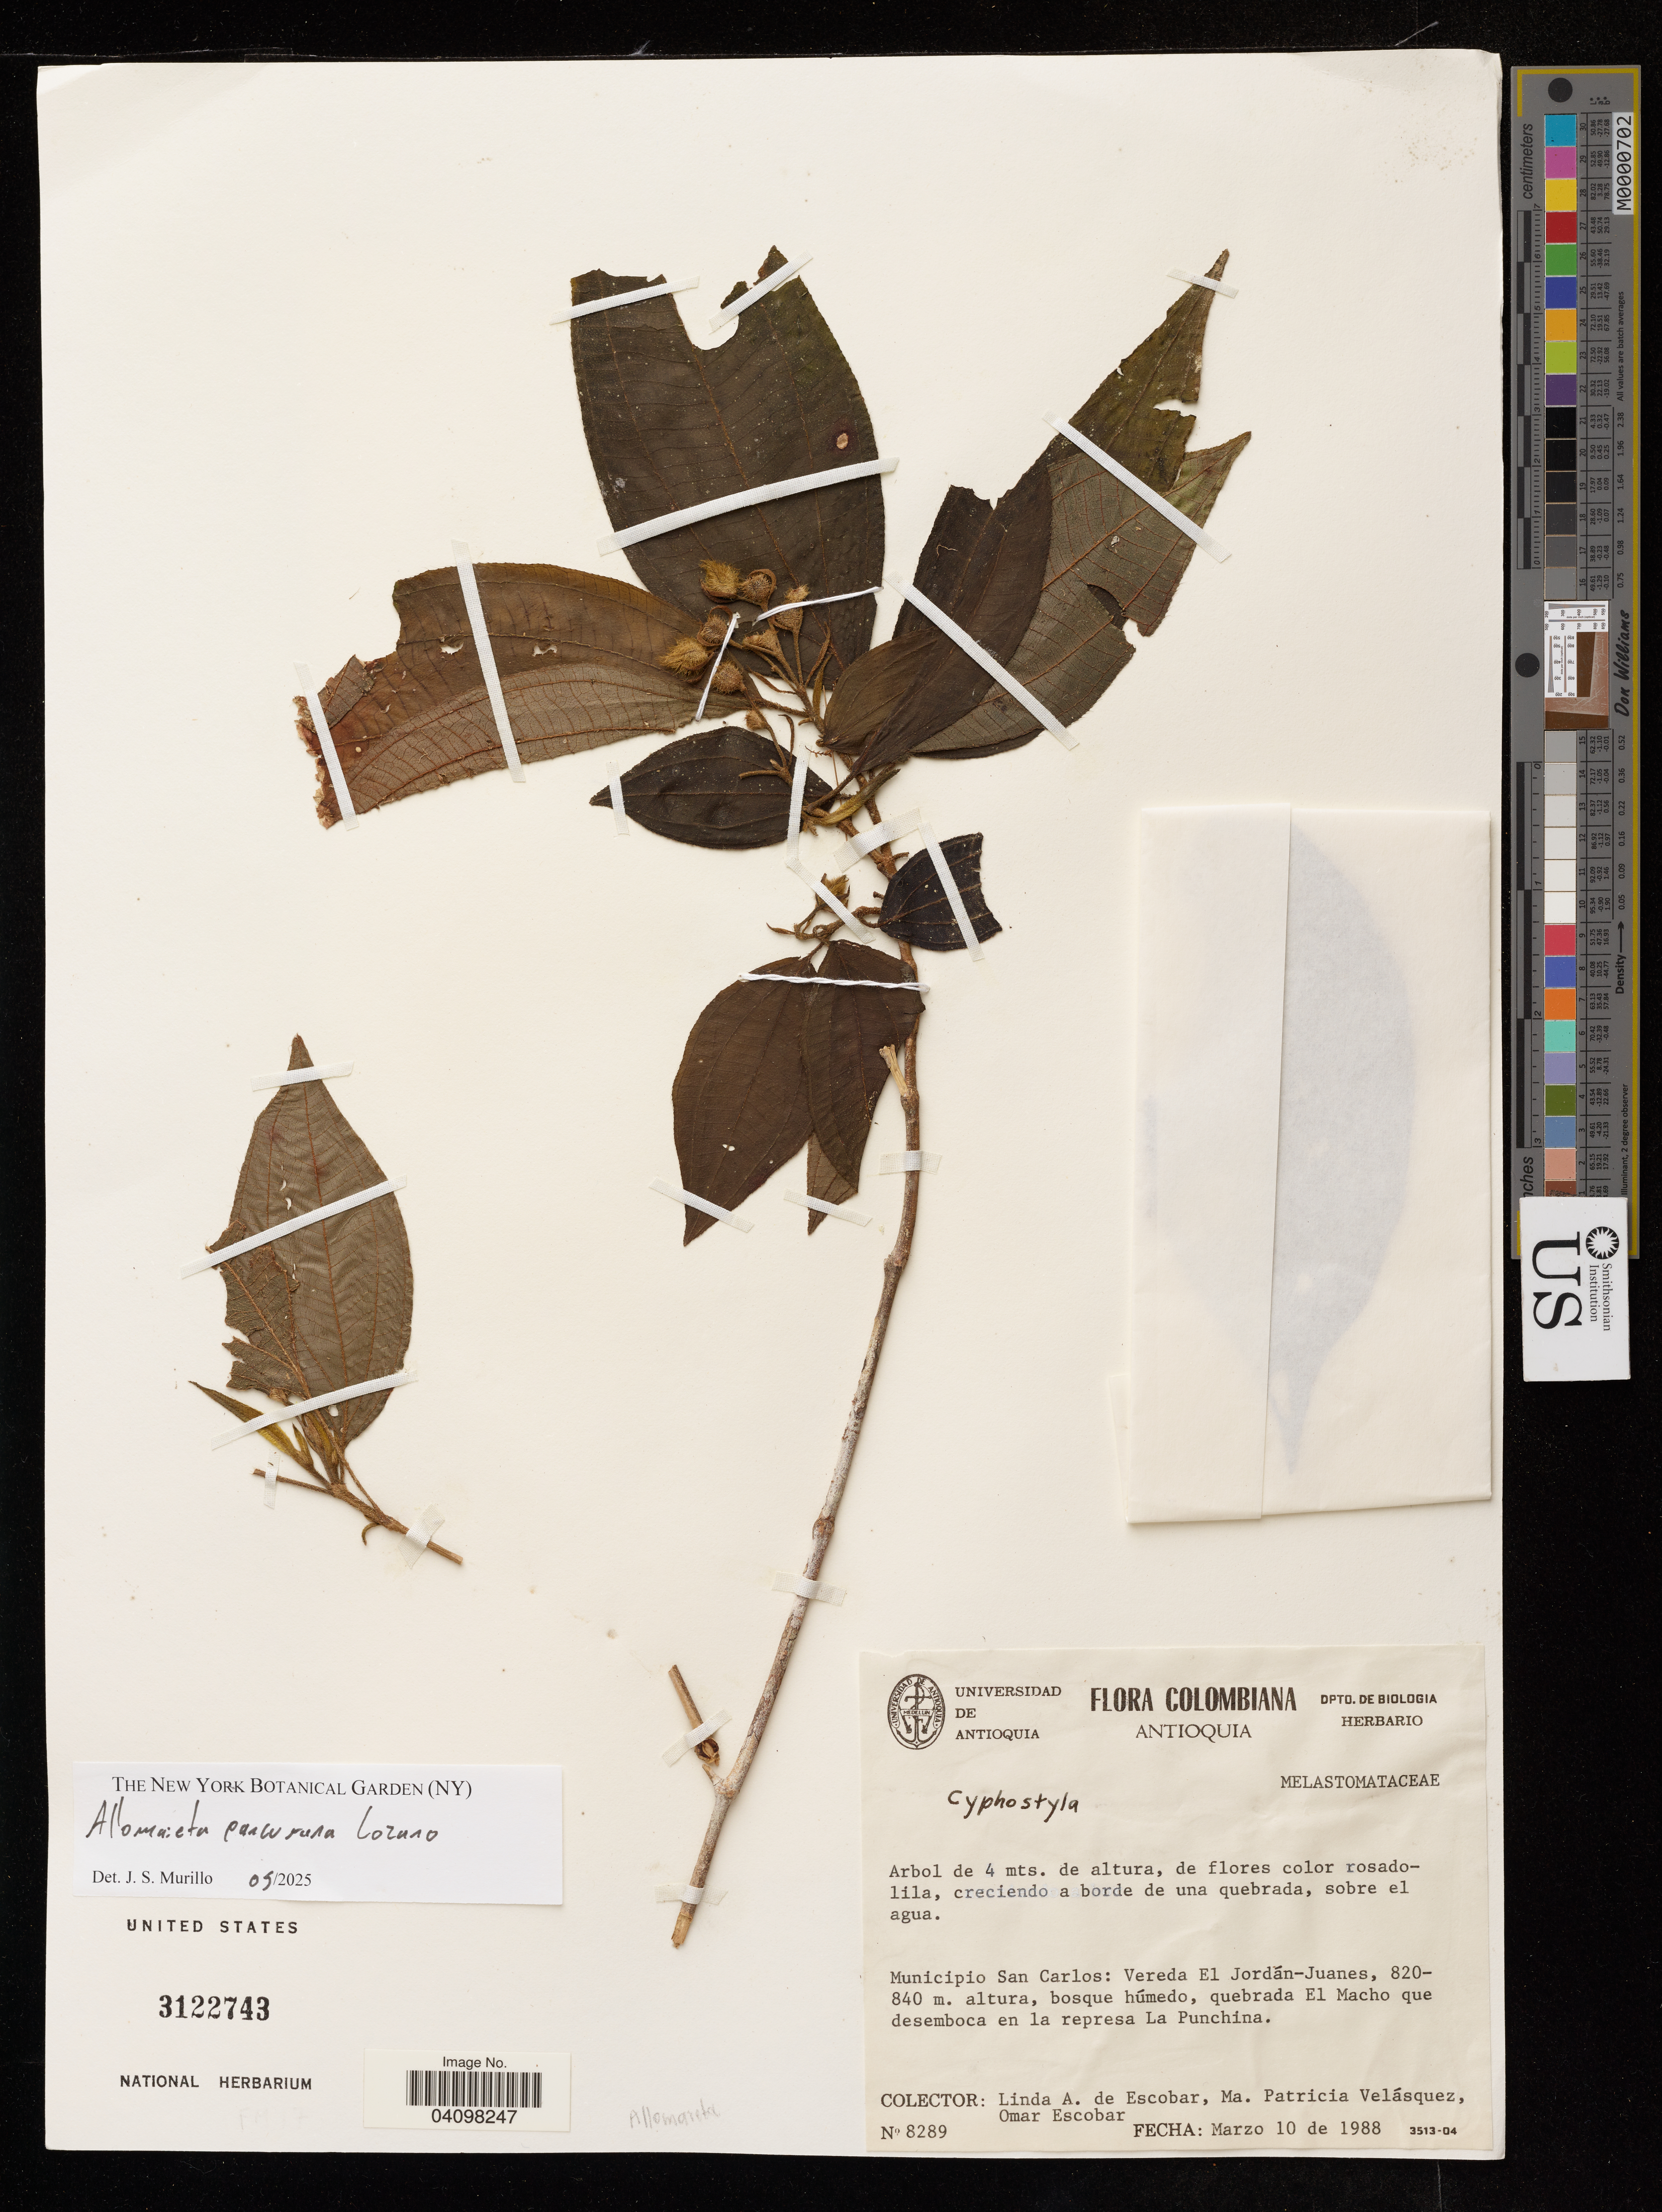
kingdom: Plantae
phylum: Tracheophyta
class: Magnoliopsida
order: Myrtales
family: Melastomataceae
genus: Allomaieta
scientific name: Allomaieta pancurana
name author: Lozano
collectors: L. De Escobar, M. Velasquez & O. Escobar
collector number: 8289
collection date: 1988-03-10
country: Colombia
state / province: Antioquia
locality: Municipio San Carlos: Vereda El Jordán-Juanes.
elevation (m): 820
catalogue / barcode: US 3122743